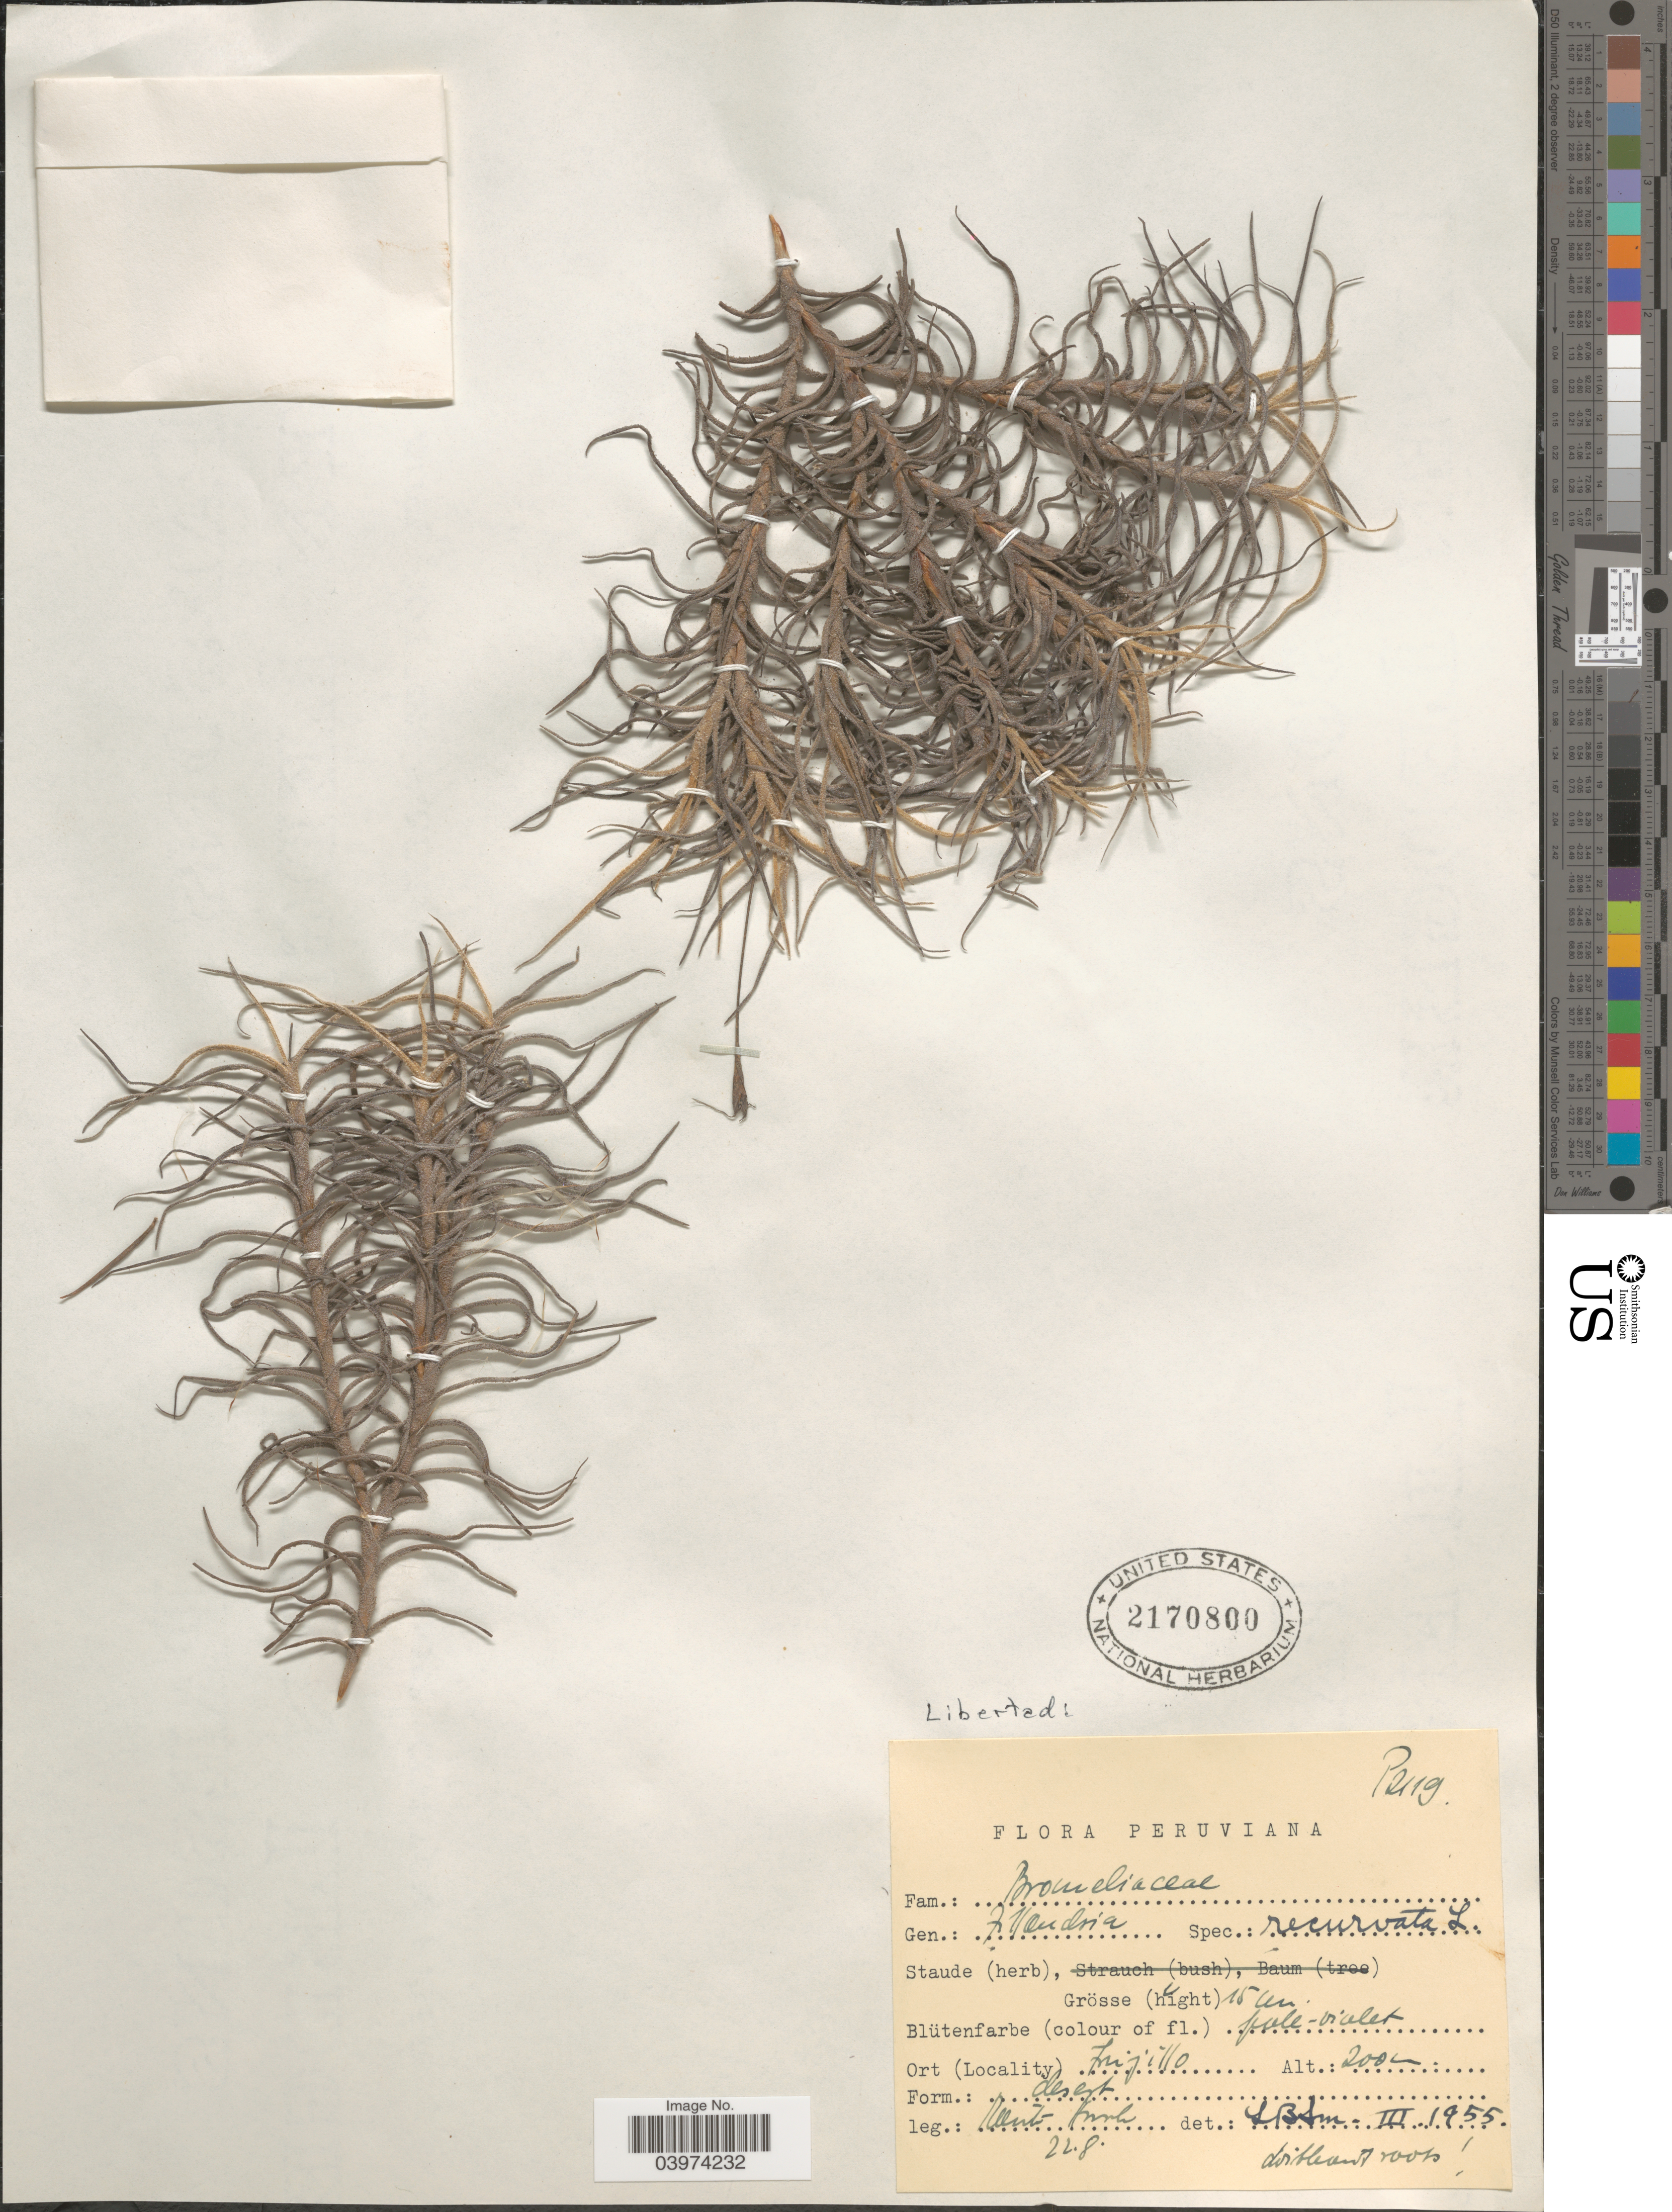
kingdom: Plantae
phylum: Tracheophyta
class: Liliopsida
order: Poales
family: Bromeliaceae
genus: Tillandsia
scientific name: Tillandsia recurvata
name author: L.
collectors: -. Rauh & Hirsch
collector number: P2119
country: Peru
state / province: La Libertad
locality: Libertad: Trujillo.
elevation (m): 200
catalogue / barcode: US 2170800